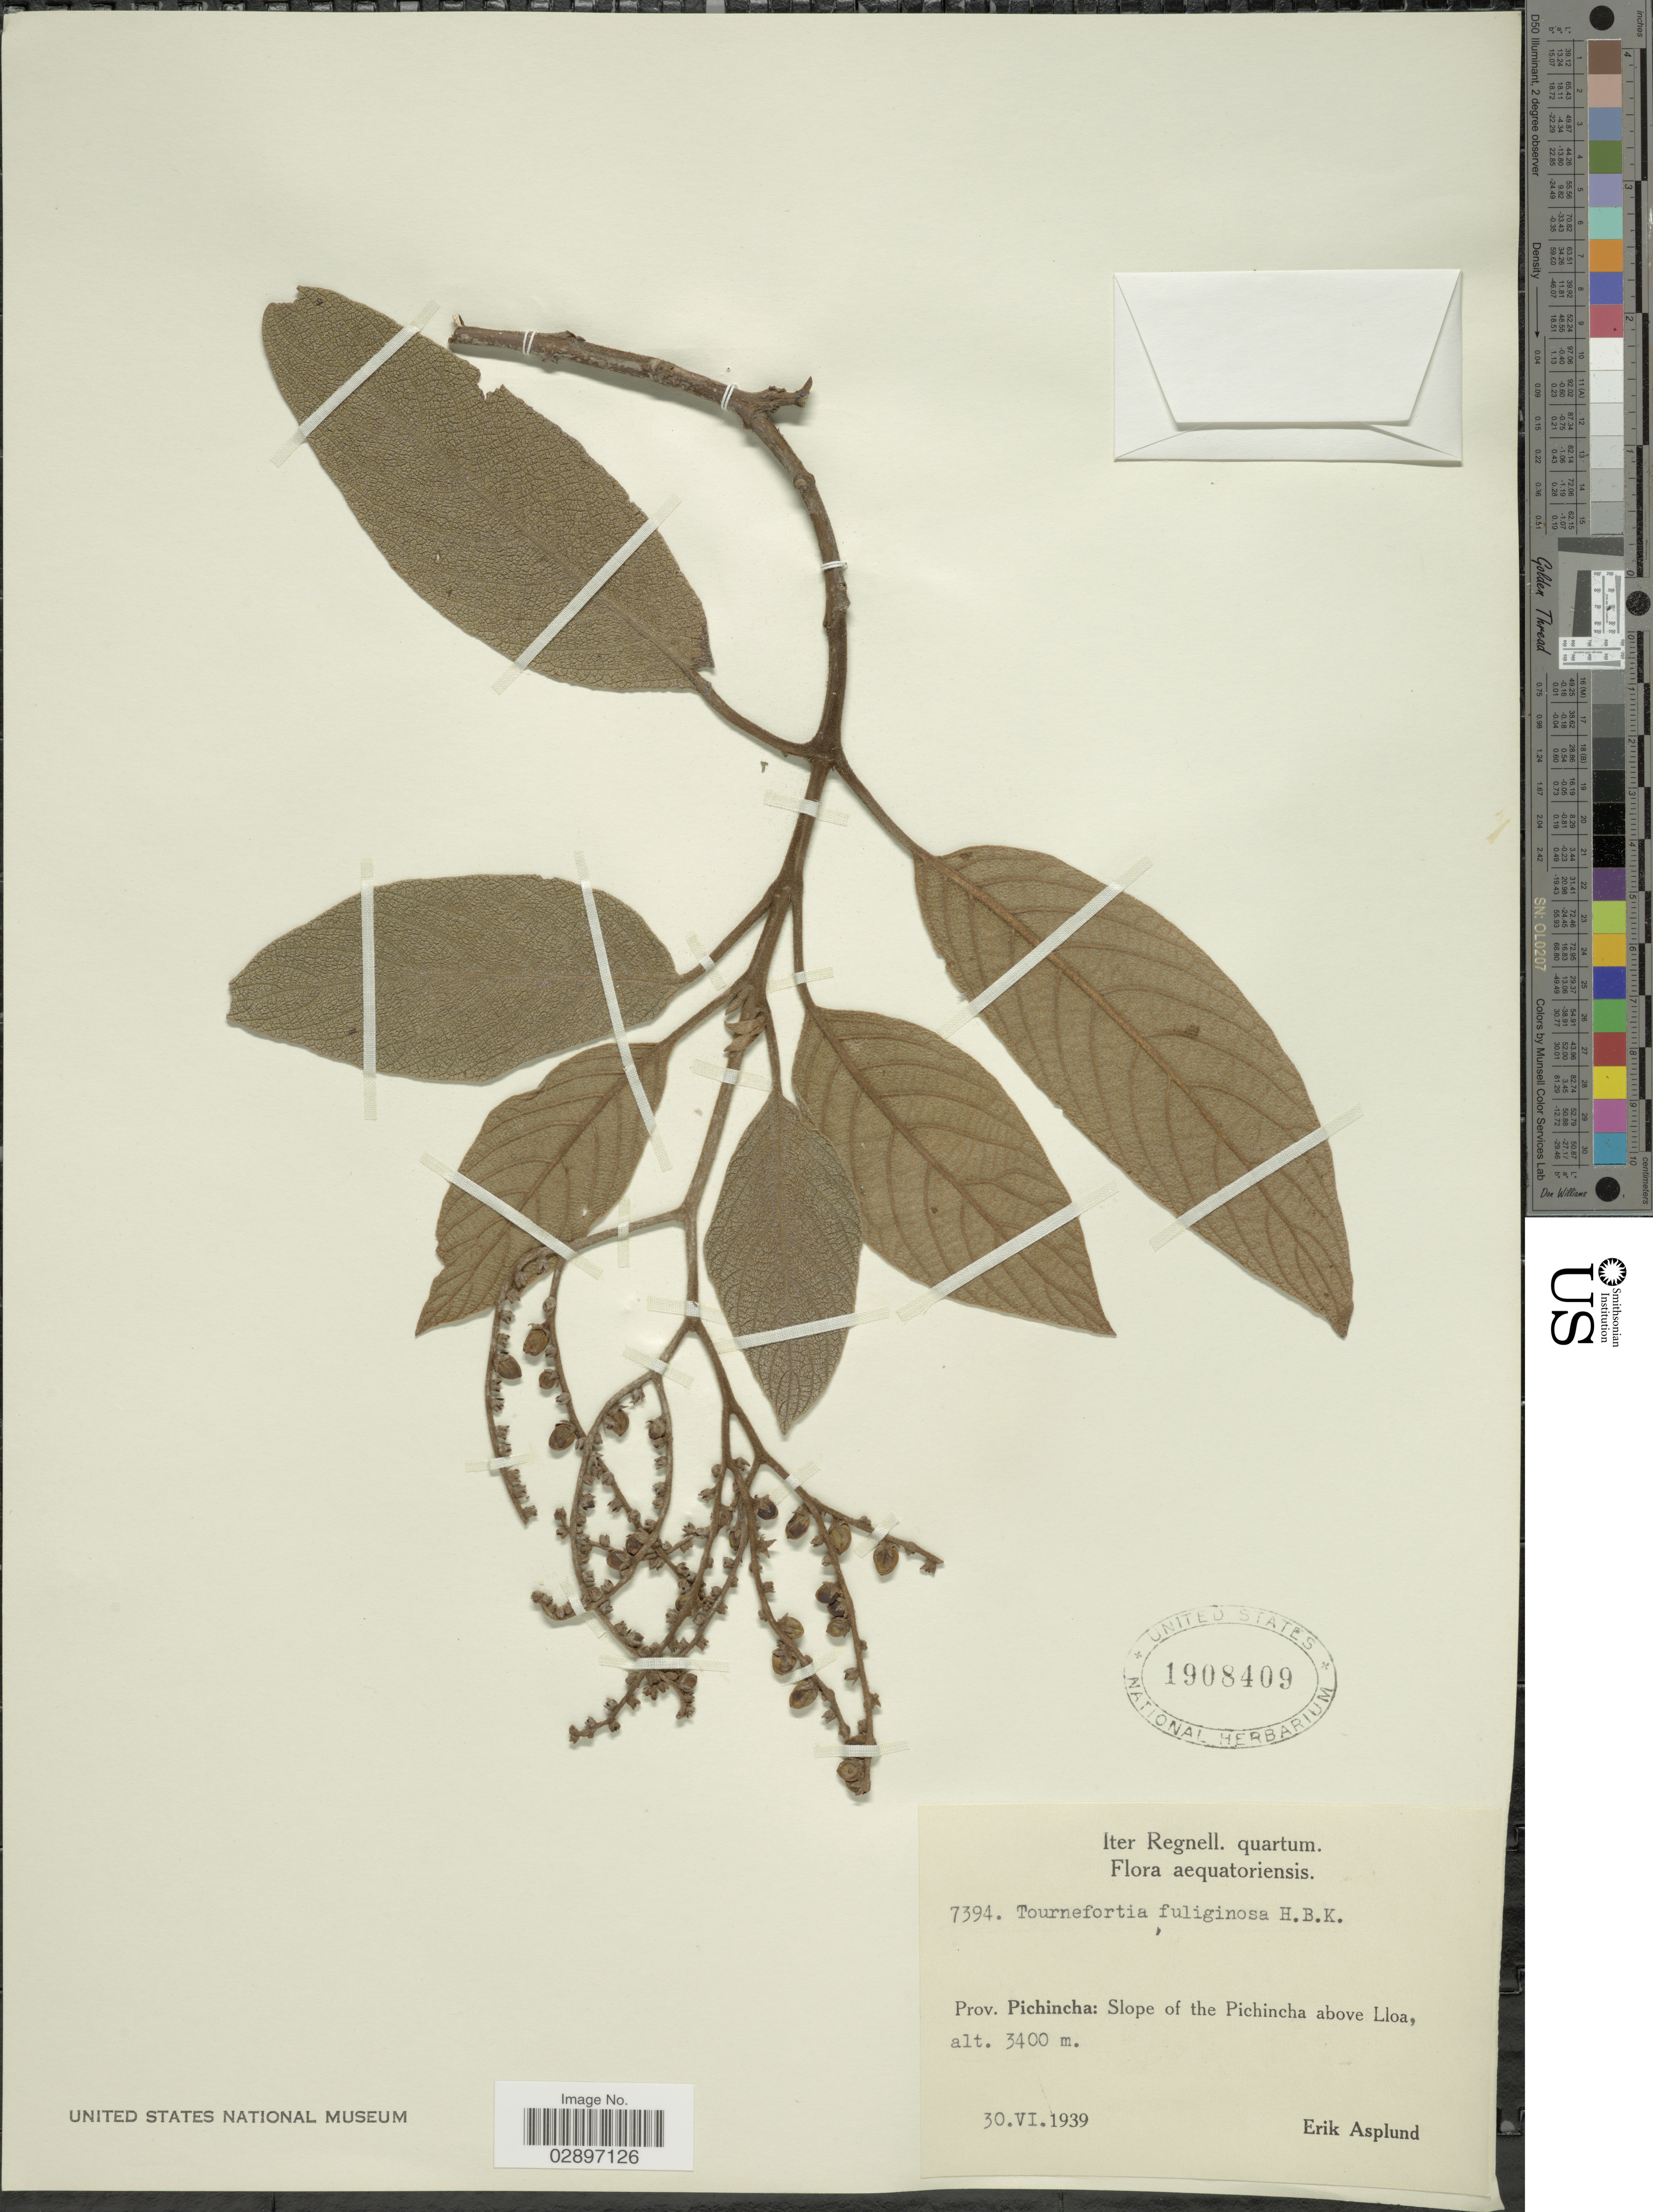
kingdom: Plantae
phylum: Tracheophyta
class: Magnoliopsida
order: Boraginales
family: Heliotropiaceae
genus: Tournefortia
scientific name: Tournefortia fuliginosa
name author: Kunth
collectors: E. Asplund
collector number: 7394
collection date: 1939-06-30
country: Ecuador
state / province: Pichincha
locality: Slope of the Pichincha above Lloa.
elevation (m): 3400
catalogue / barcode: US 1908409